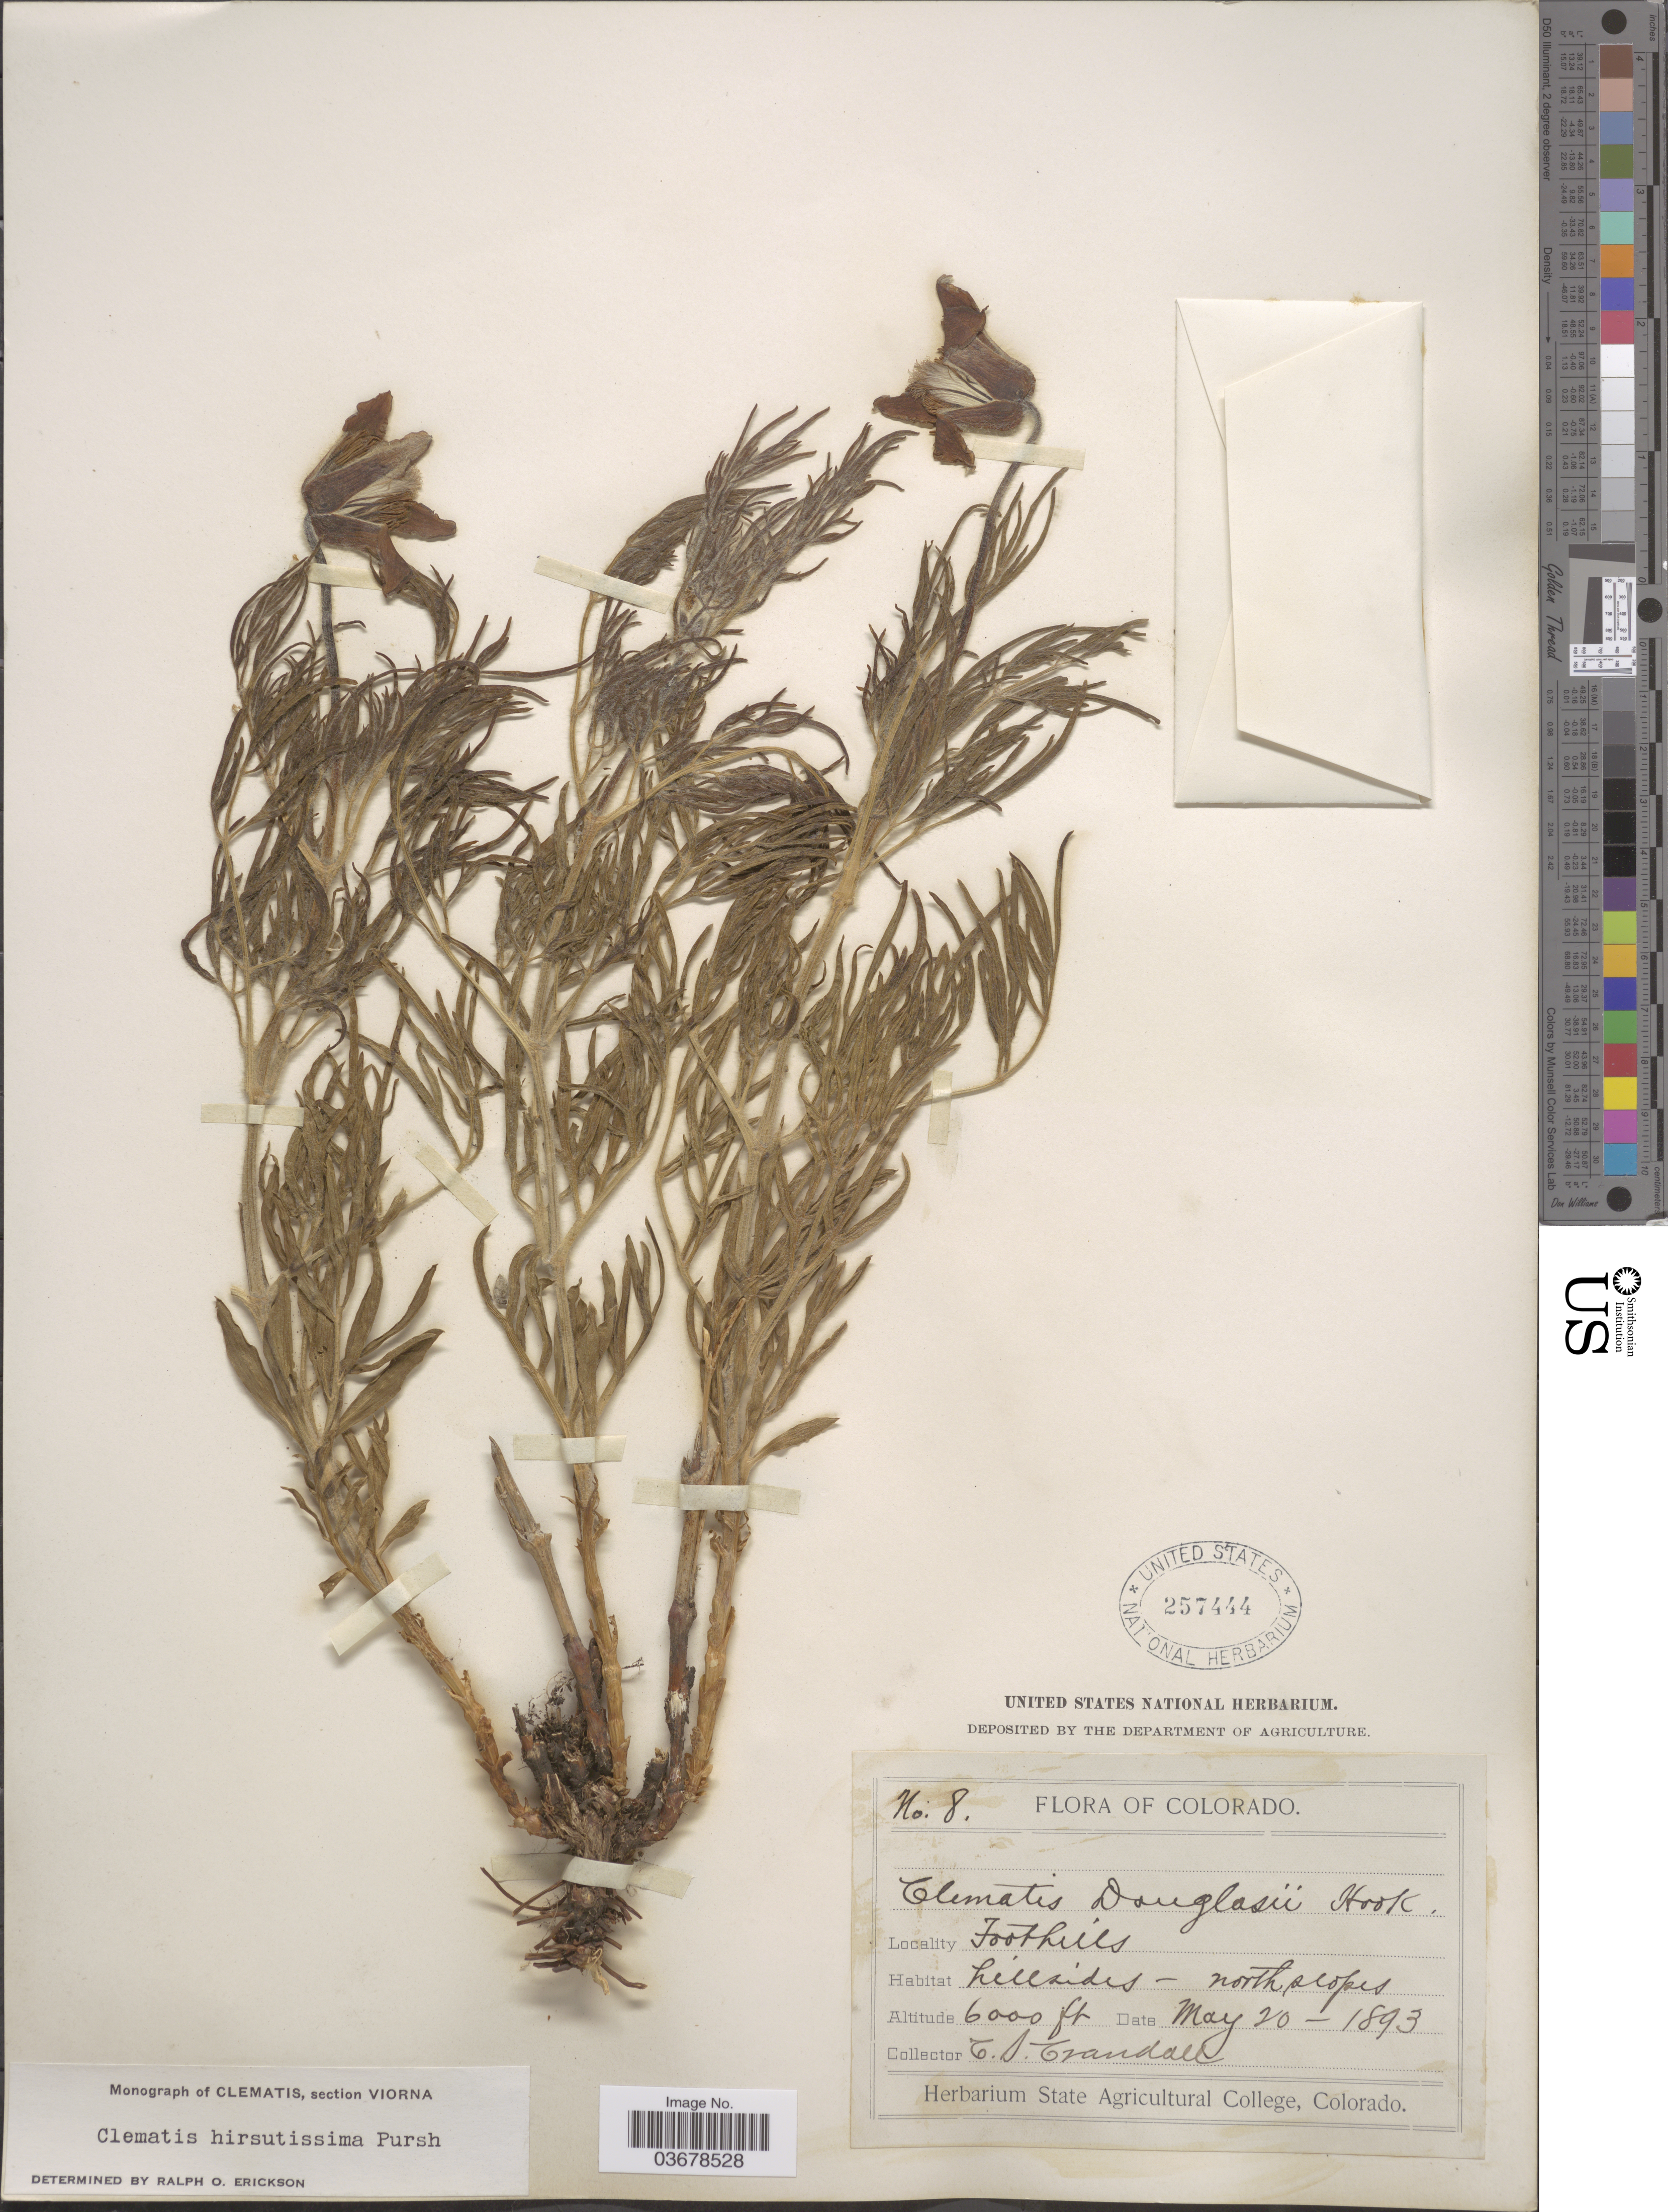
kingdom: Plantae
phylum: Tracheophyta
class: Magnoliopsida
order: Ranunculales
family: Ranunculaceae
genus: Clematis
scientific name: Clematis viorna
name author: L.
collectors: C. Crandall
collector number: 8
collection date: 1893-05-20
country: United States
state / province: Colorado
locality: Foothills. Hillsides - north slopes.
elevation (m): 1829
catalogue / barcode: US 257444